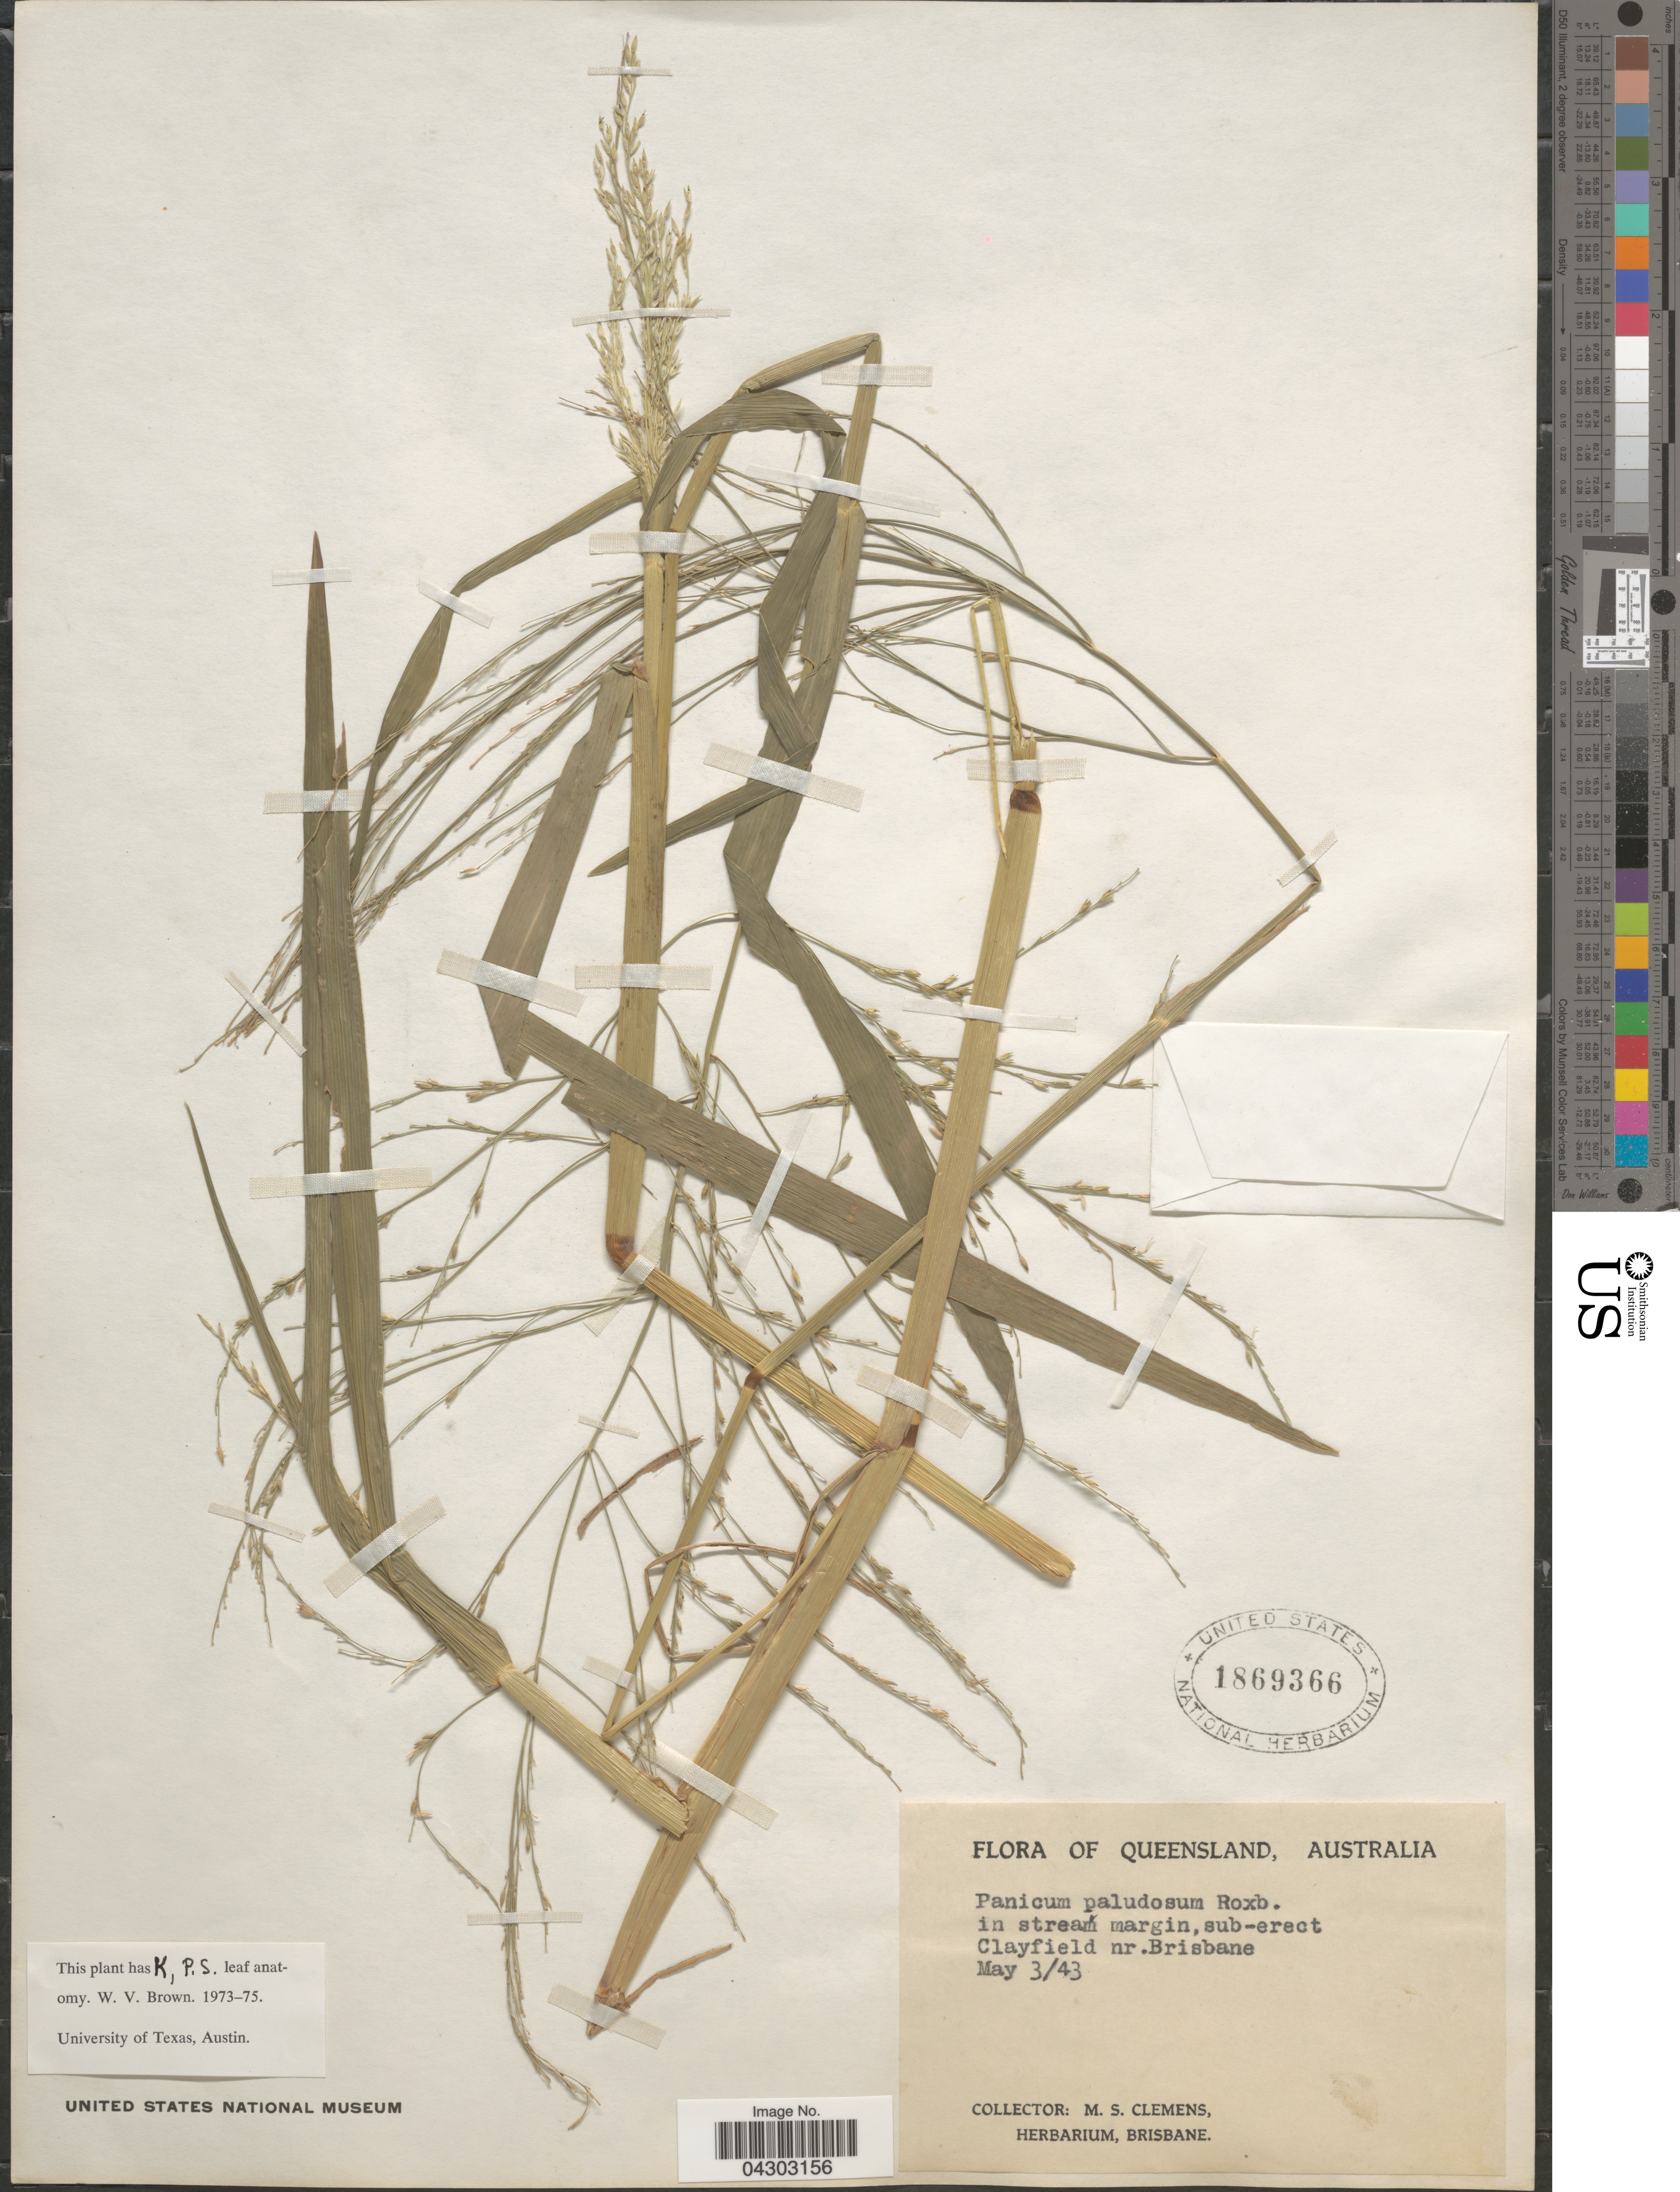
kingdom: Plantae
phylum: Tracheophyta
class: Liliopsida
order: Poales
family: Poaceae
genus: Panicum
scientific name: Panicum paludosum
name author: Roxb.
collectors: M. S. Clemens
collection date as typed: Transcribed d/m/y: 3/5/43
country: Australia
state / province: Queensland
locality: Clayfield nr. Brisbane.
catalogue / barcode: US 1869366